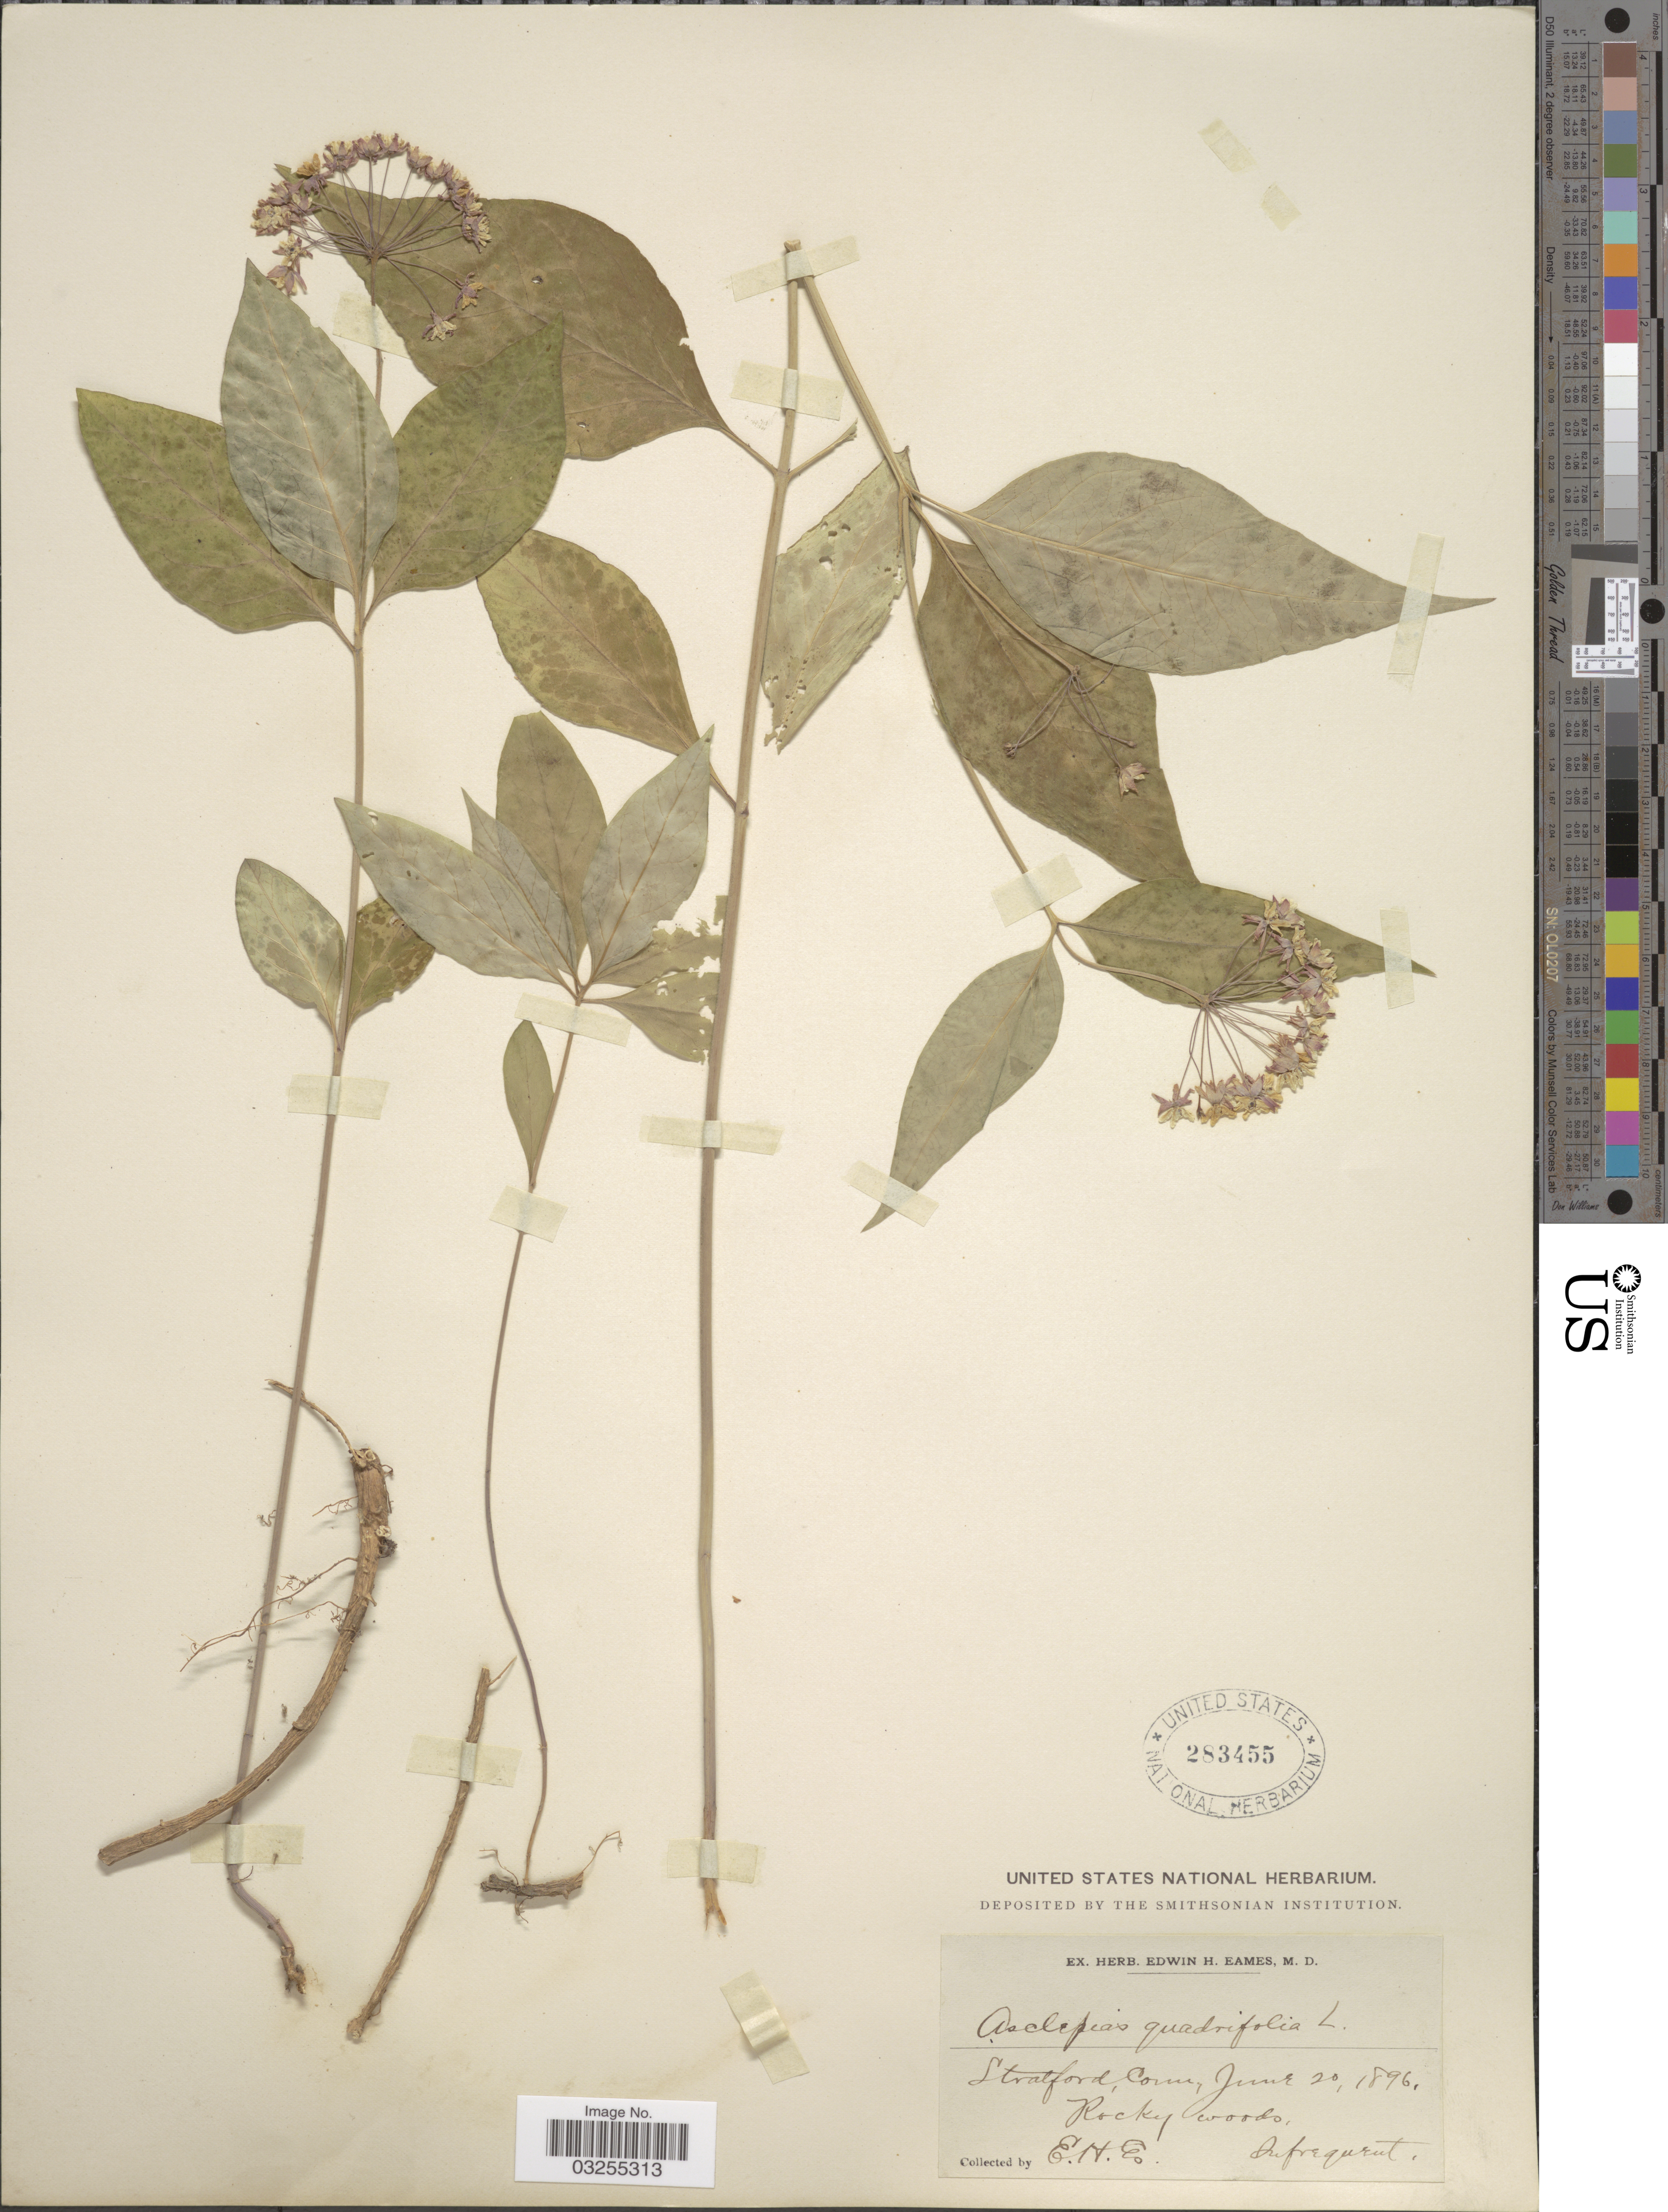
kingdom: Plantae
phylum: Tracheophyta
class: Magnoliopsida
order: Gentianales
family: Apocynaceae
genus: Asclepias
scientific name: Asclepias quadrifolia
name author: Jacq.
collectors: E. H. Eames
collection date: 1896-06-20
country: United States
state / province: Connecticut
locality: Stratford.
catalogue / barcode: US 283455